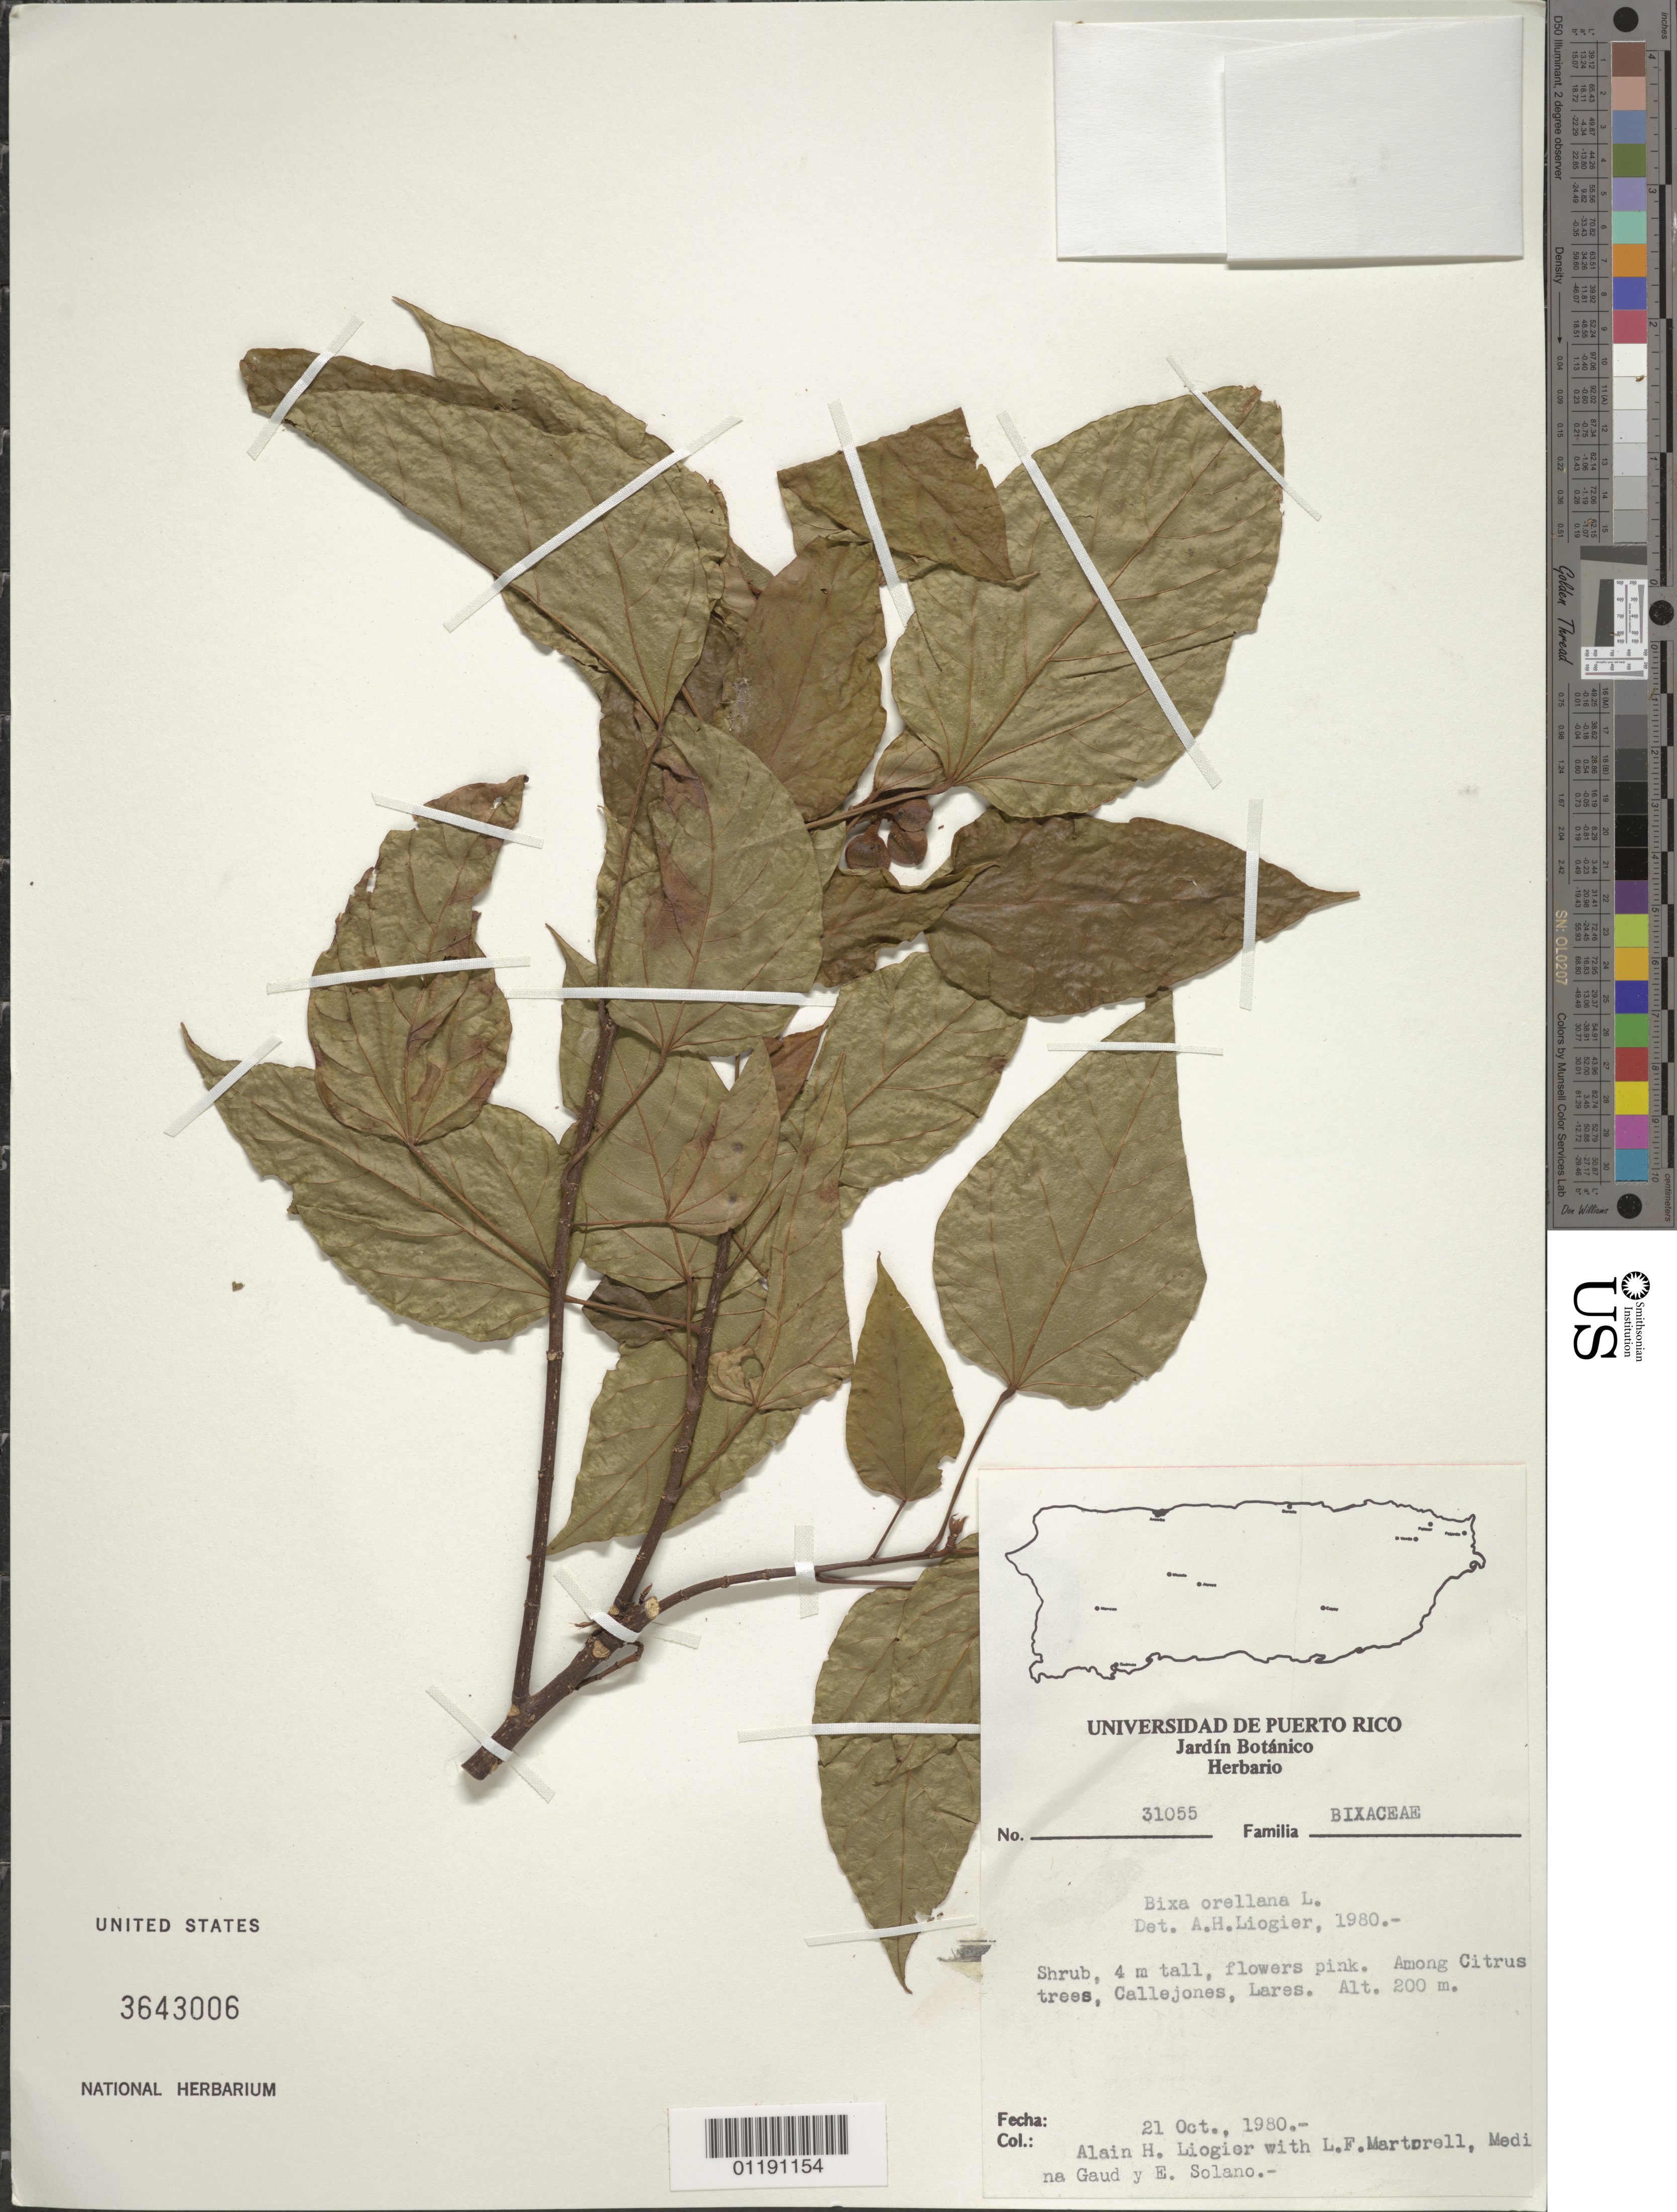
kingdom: Plantae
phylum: Tracheophyta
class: Magnoliopsida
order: Malvales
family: Bixaceae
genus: Bixa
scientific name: Bixa orellana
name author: L.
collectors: A. H. Liogier, L. Martorell, M. Gaud & E. Solano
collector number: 31055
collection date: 1980-10-21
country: Puerto Rico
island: Puerto Rico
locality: Callejones, Lares.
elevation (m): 200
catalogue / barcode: US 3643006